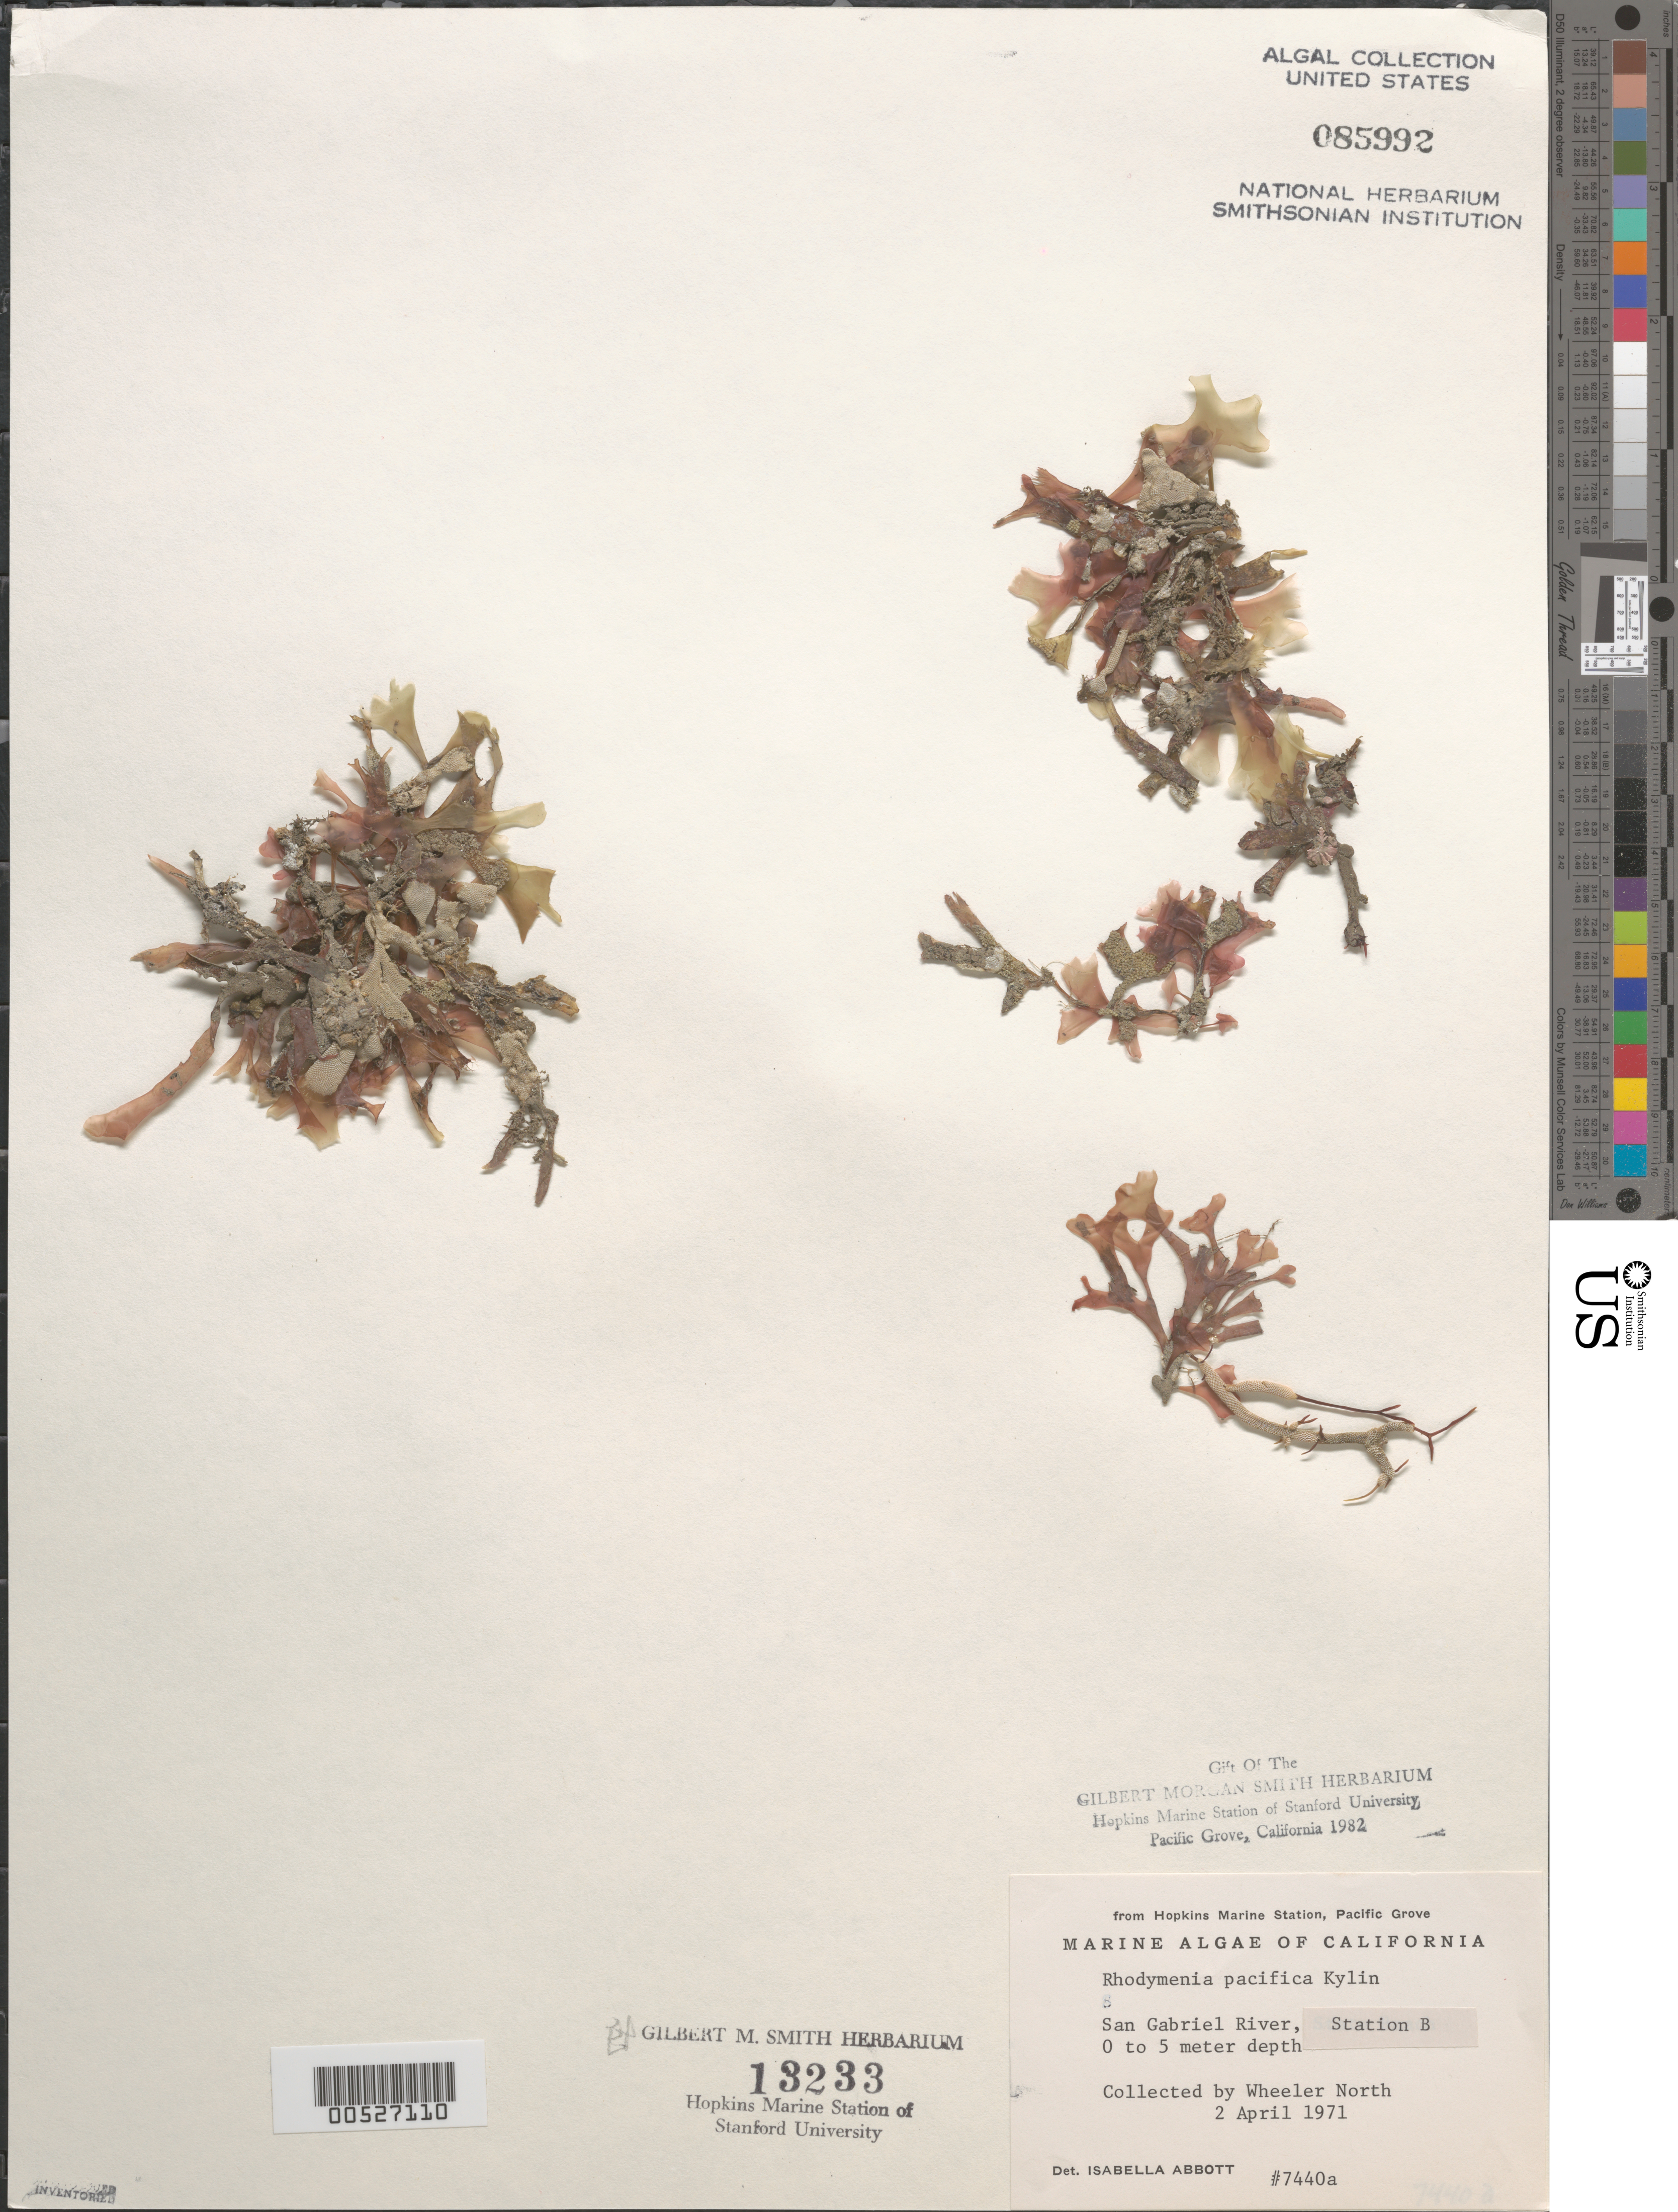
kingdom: Plantae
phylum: Rhodophyta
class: Florideophyceae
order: Rhodymeniales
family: Rhodymeniaceae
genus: Rhodymenia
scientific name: Rhodymenia pacifica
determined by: Abbott, Isabella A.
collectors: W. North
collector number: IAA 7440a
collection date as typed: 02 Apr 1971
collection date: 1971-04-02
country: United States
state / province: California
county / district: Los Angeles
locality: San Gabriel River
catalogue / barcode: US 85992